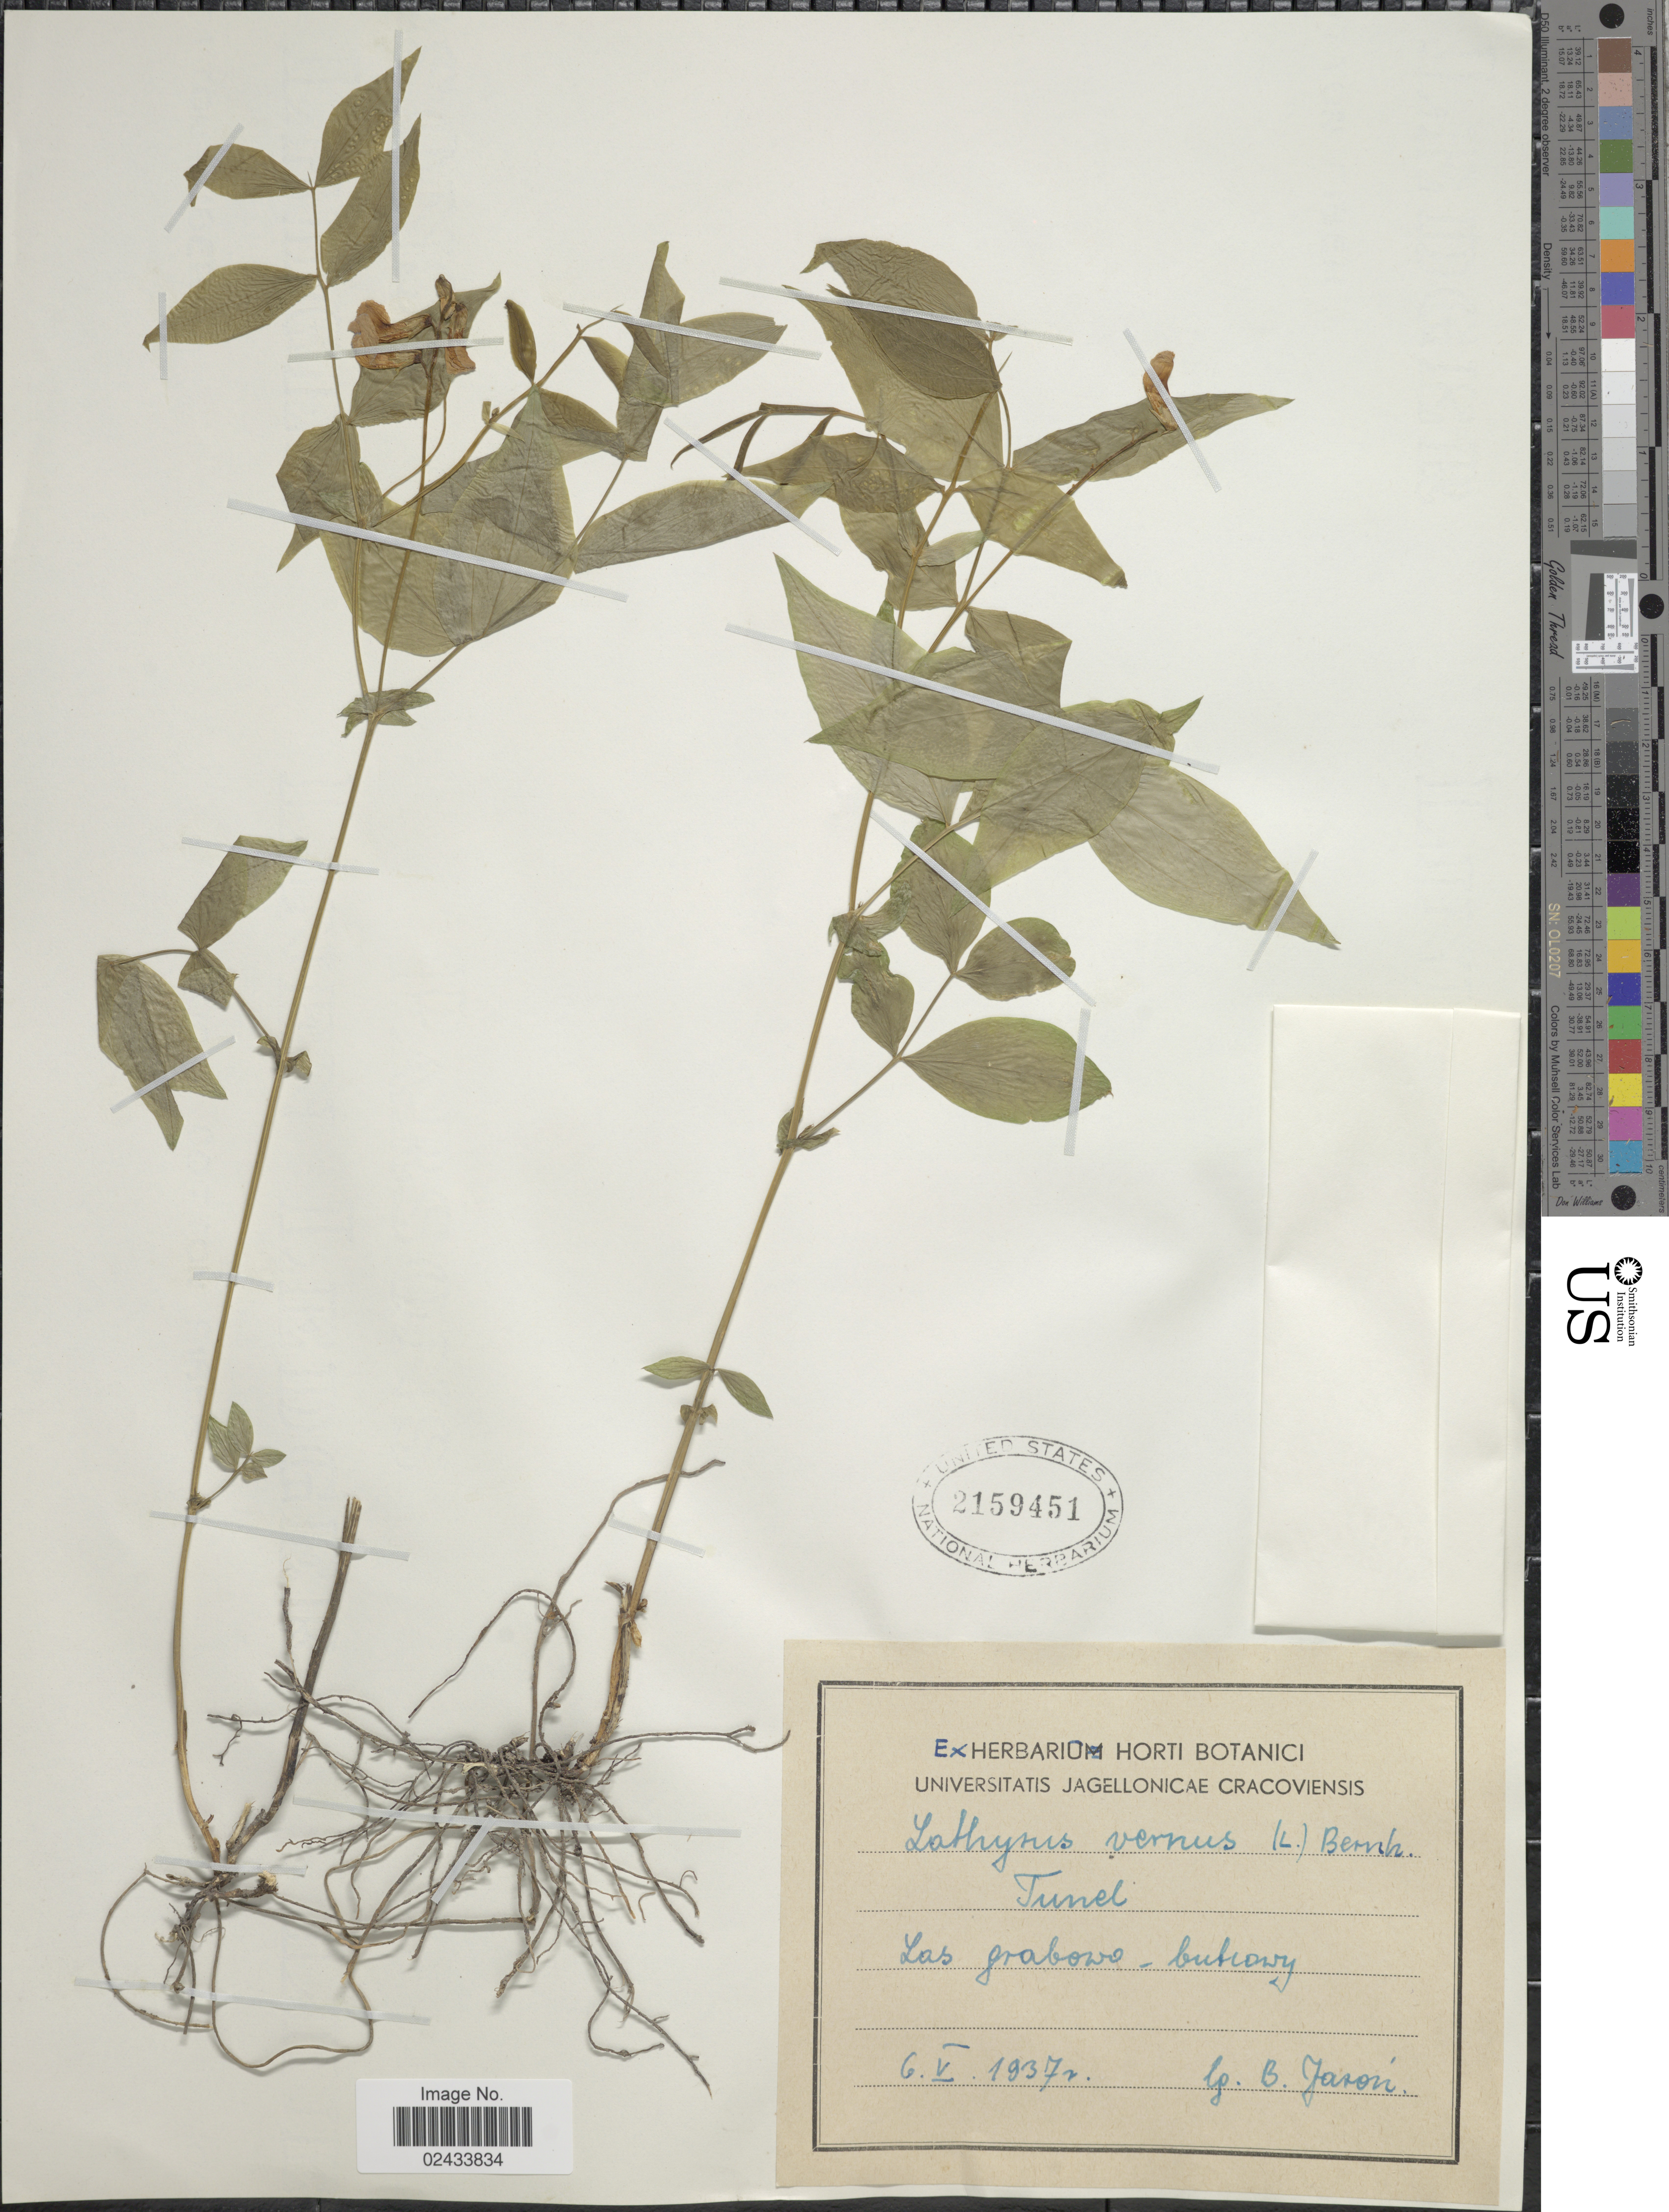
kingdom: Plantae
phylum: Tracheophyta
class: Magnoliopsida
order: Fabales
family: Fabaceae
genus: Lathyrus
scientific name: Lathyrus vernus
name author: (L.) Bernh.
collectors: B. Jason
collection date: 1937-05-06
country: Poland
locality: Las Grabowo - Cutrowy [interpreted]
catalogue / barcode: US 2159451